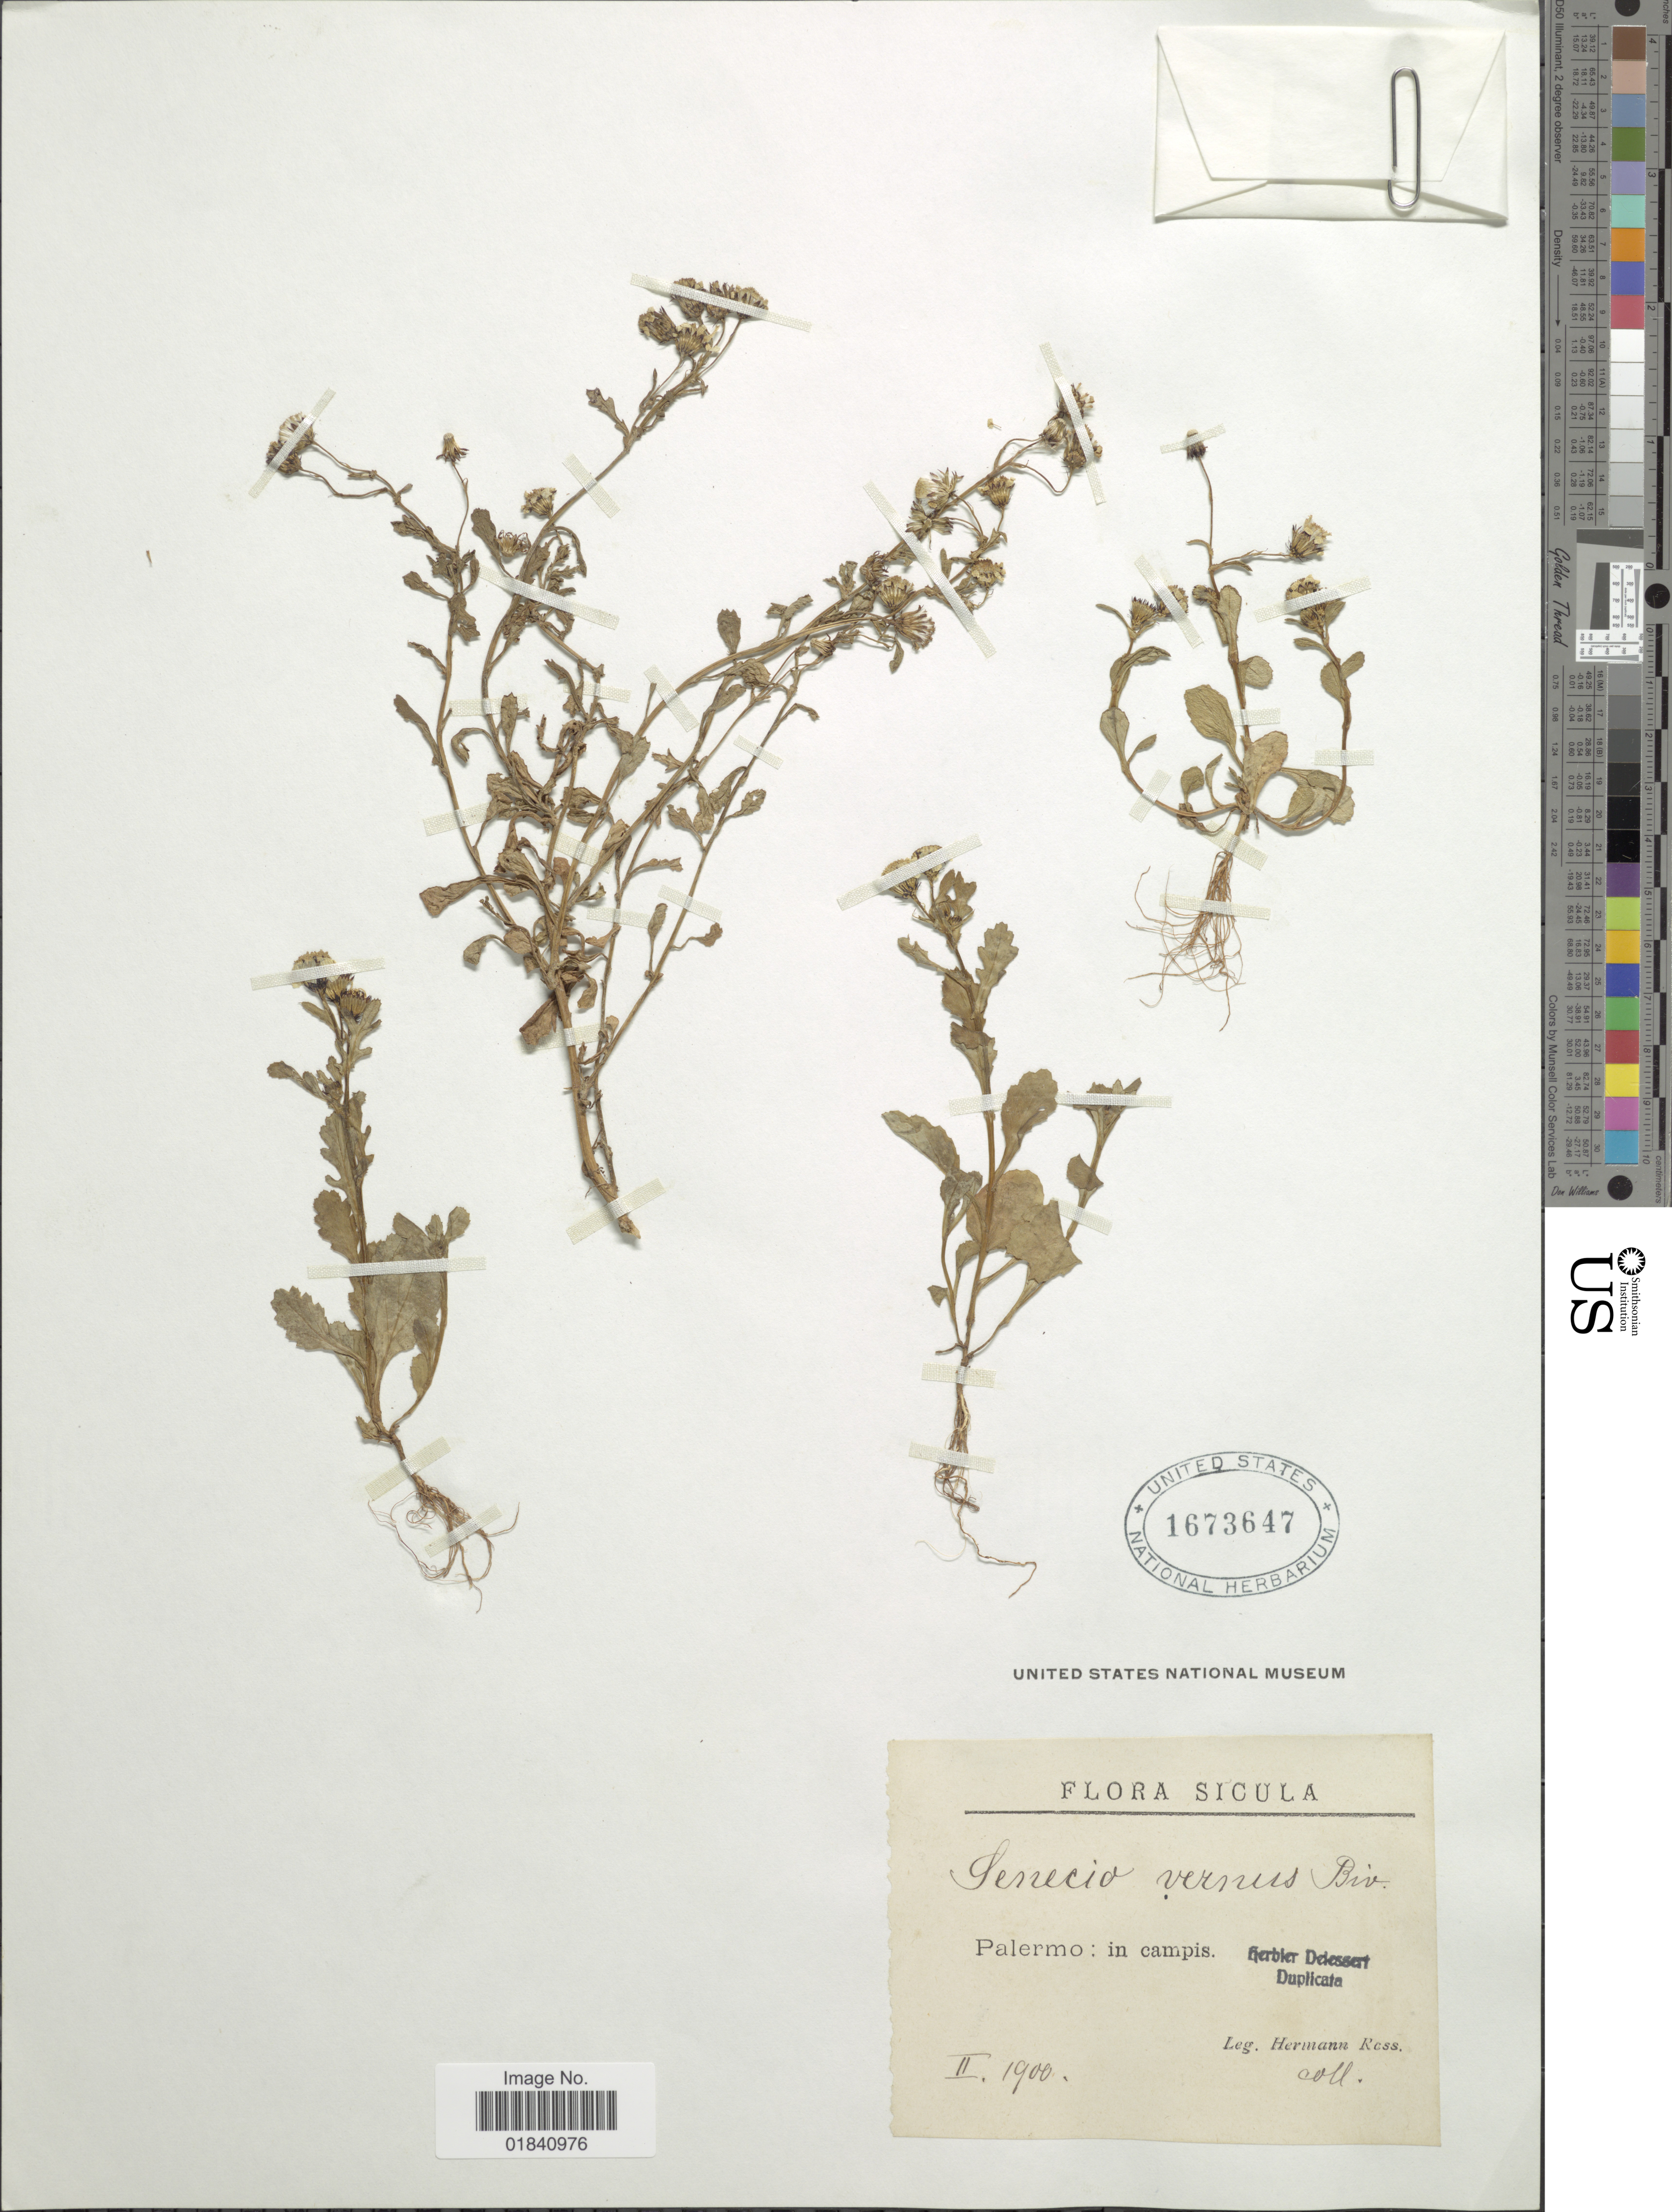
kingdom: Plantae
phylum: Tracheophyta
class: Magnoliopsida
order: Asterales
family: Asteraceae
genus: Senecio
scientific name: Senecio leucanthemifolius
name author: Poir.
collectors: H. Ress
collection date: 1900-02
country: Italy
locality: Sicula. Palermo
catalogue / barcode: US 1673647